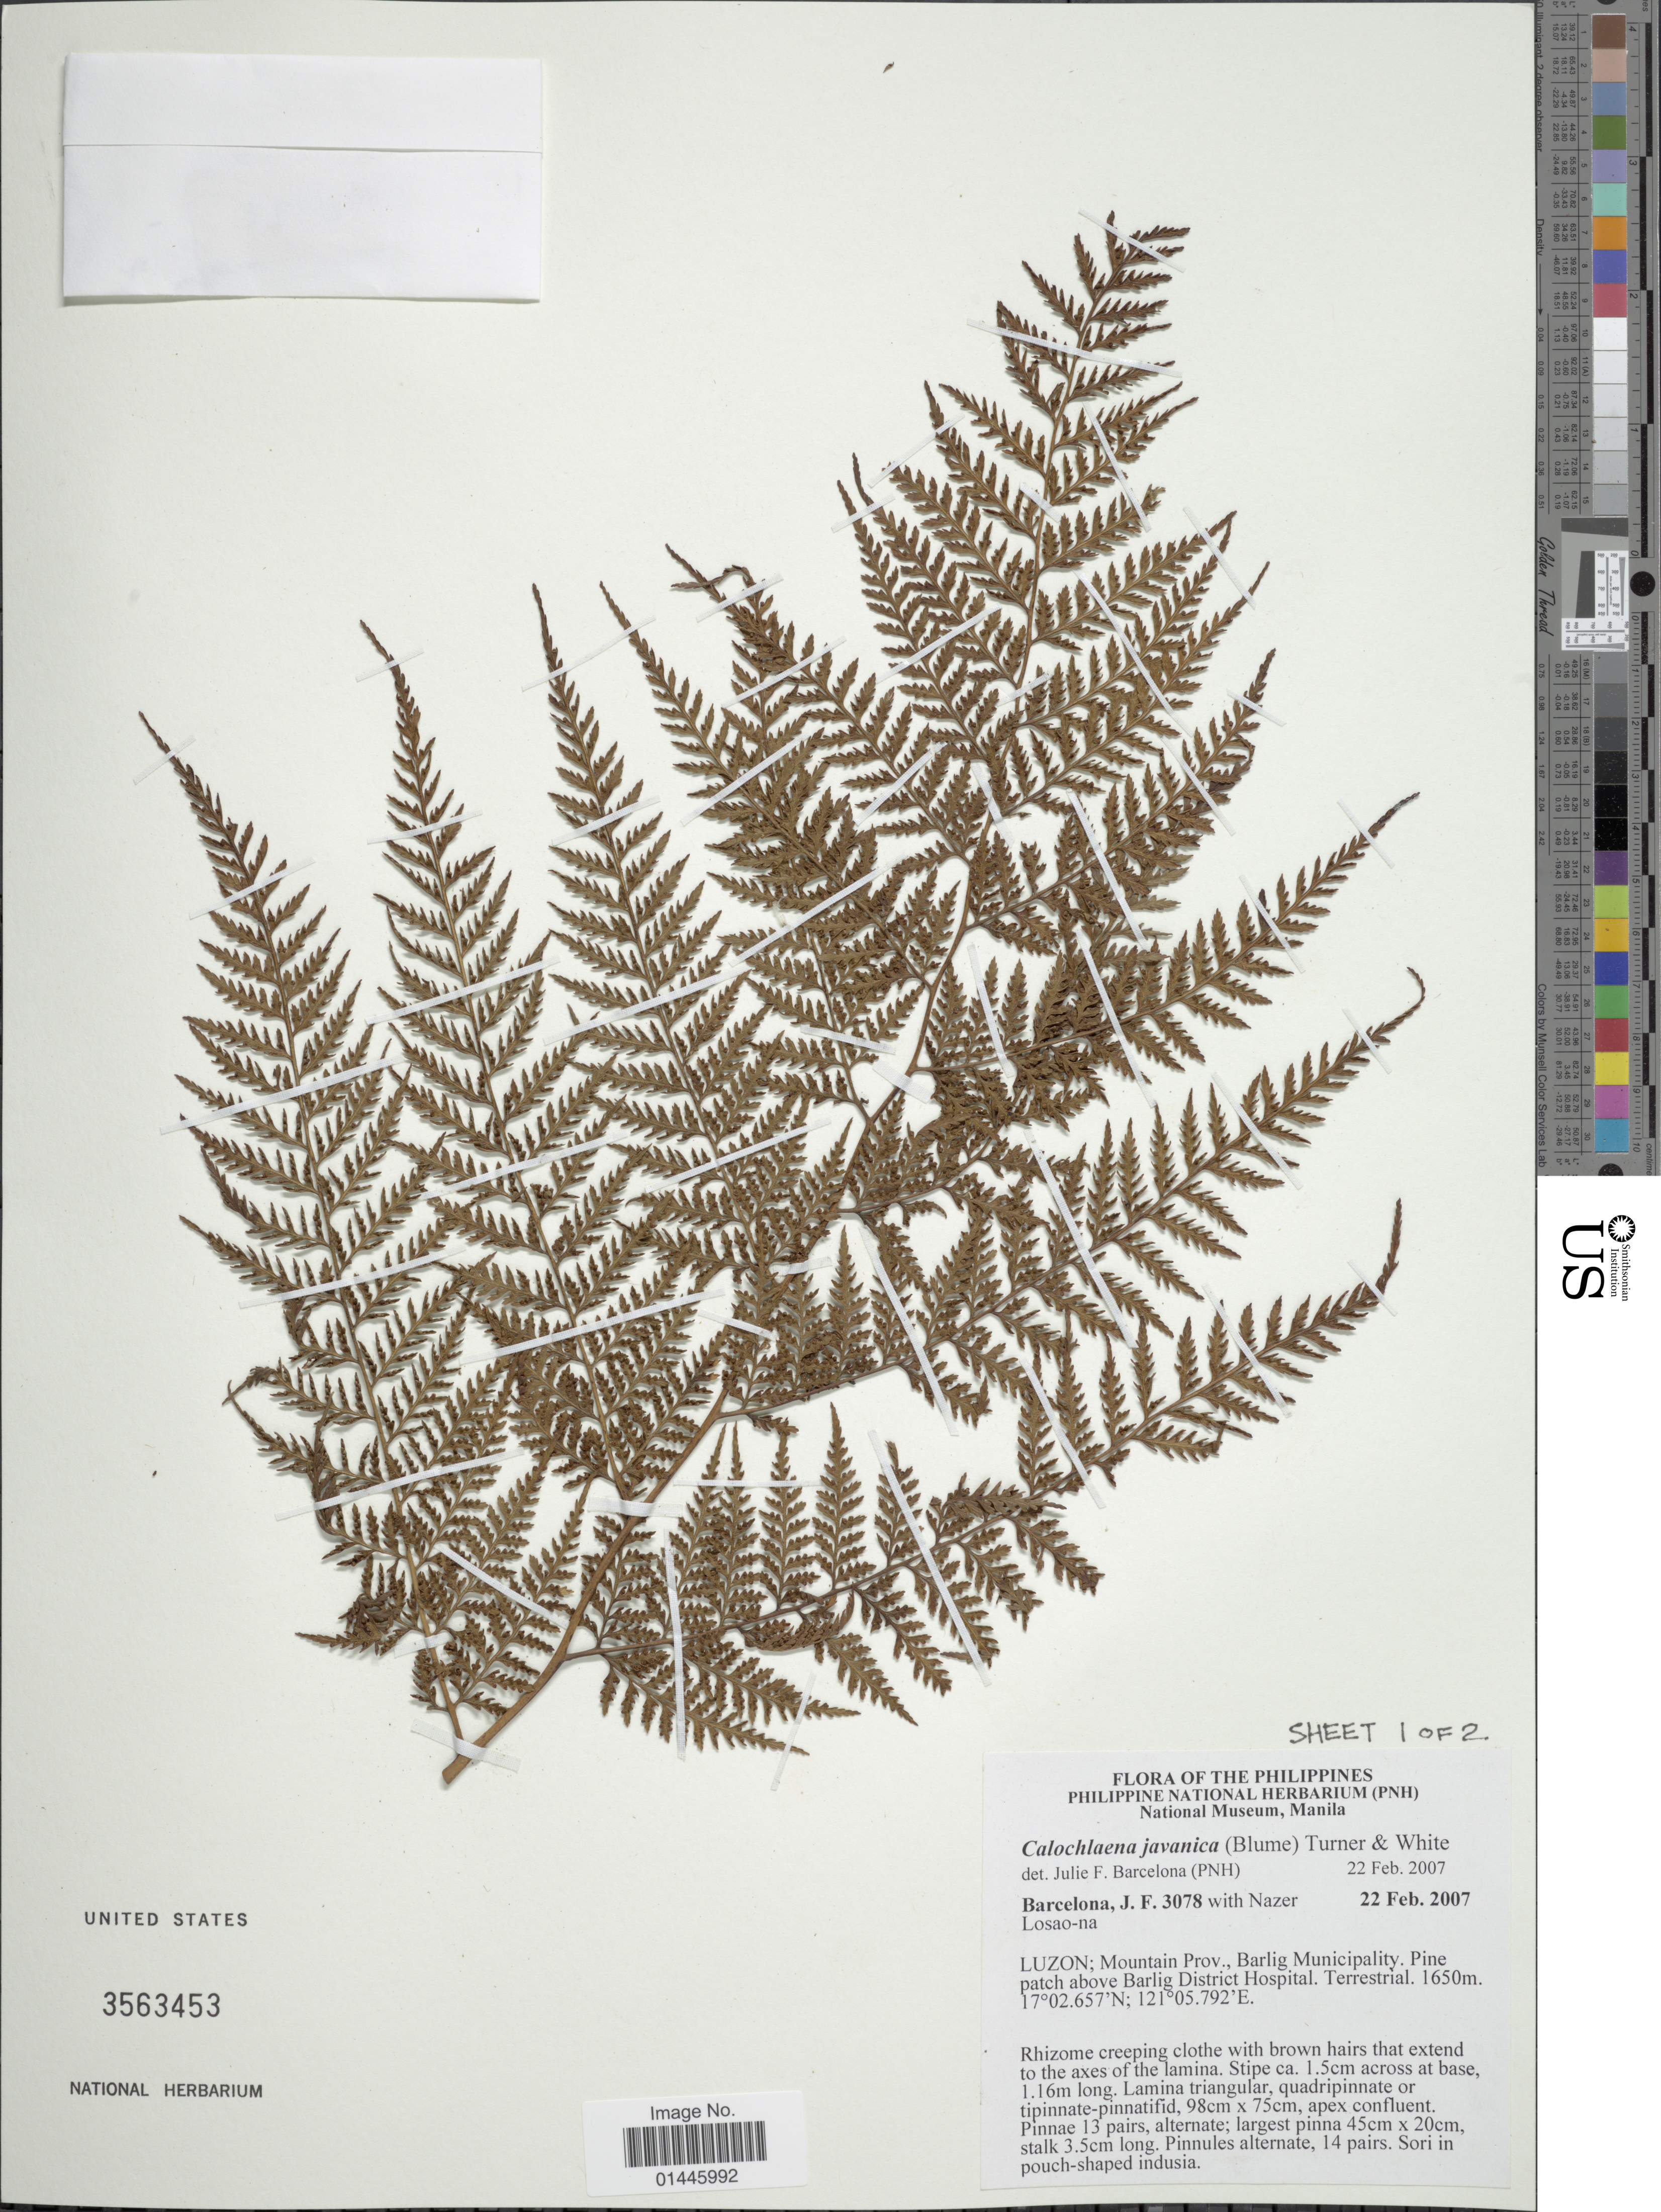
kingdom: Plantae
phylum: Tracheophyta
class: Polypodiopsida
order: Cyatheales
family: Dicksoniaceae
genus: Calochlaena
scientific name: Calochlaena javanica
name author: (Blume) M.D. Turner & R.A. White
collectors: J. F. Barcelona & N. Losao-na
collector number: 3078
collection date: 2007-02-22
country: Philippines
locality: Luzon: Mountain Prov., Barlig Municipality, Pine patch above Barlig District Hospital.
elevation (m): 1650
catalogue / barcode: US 3563453